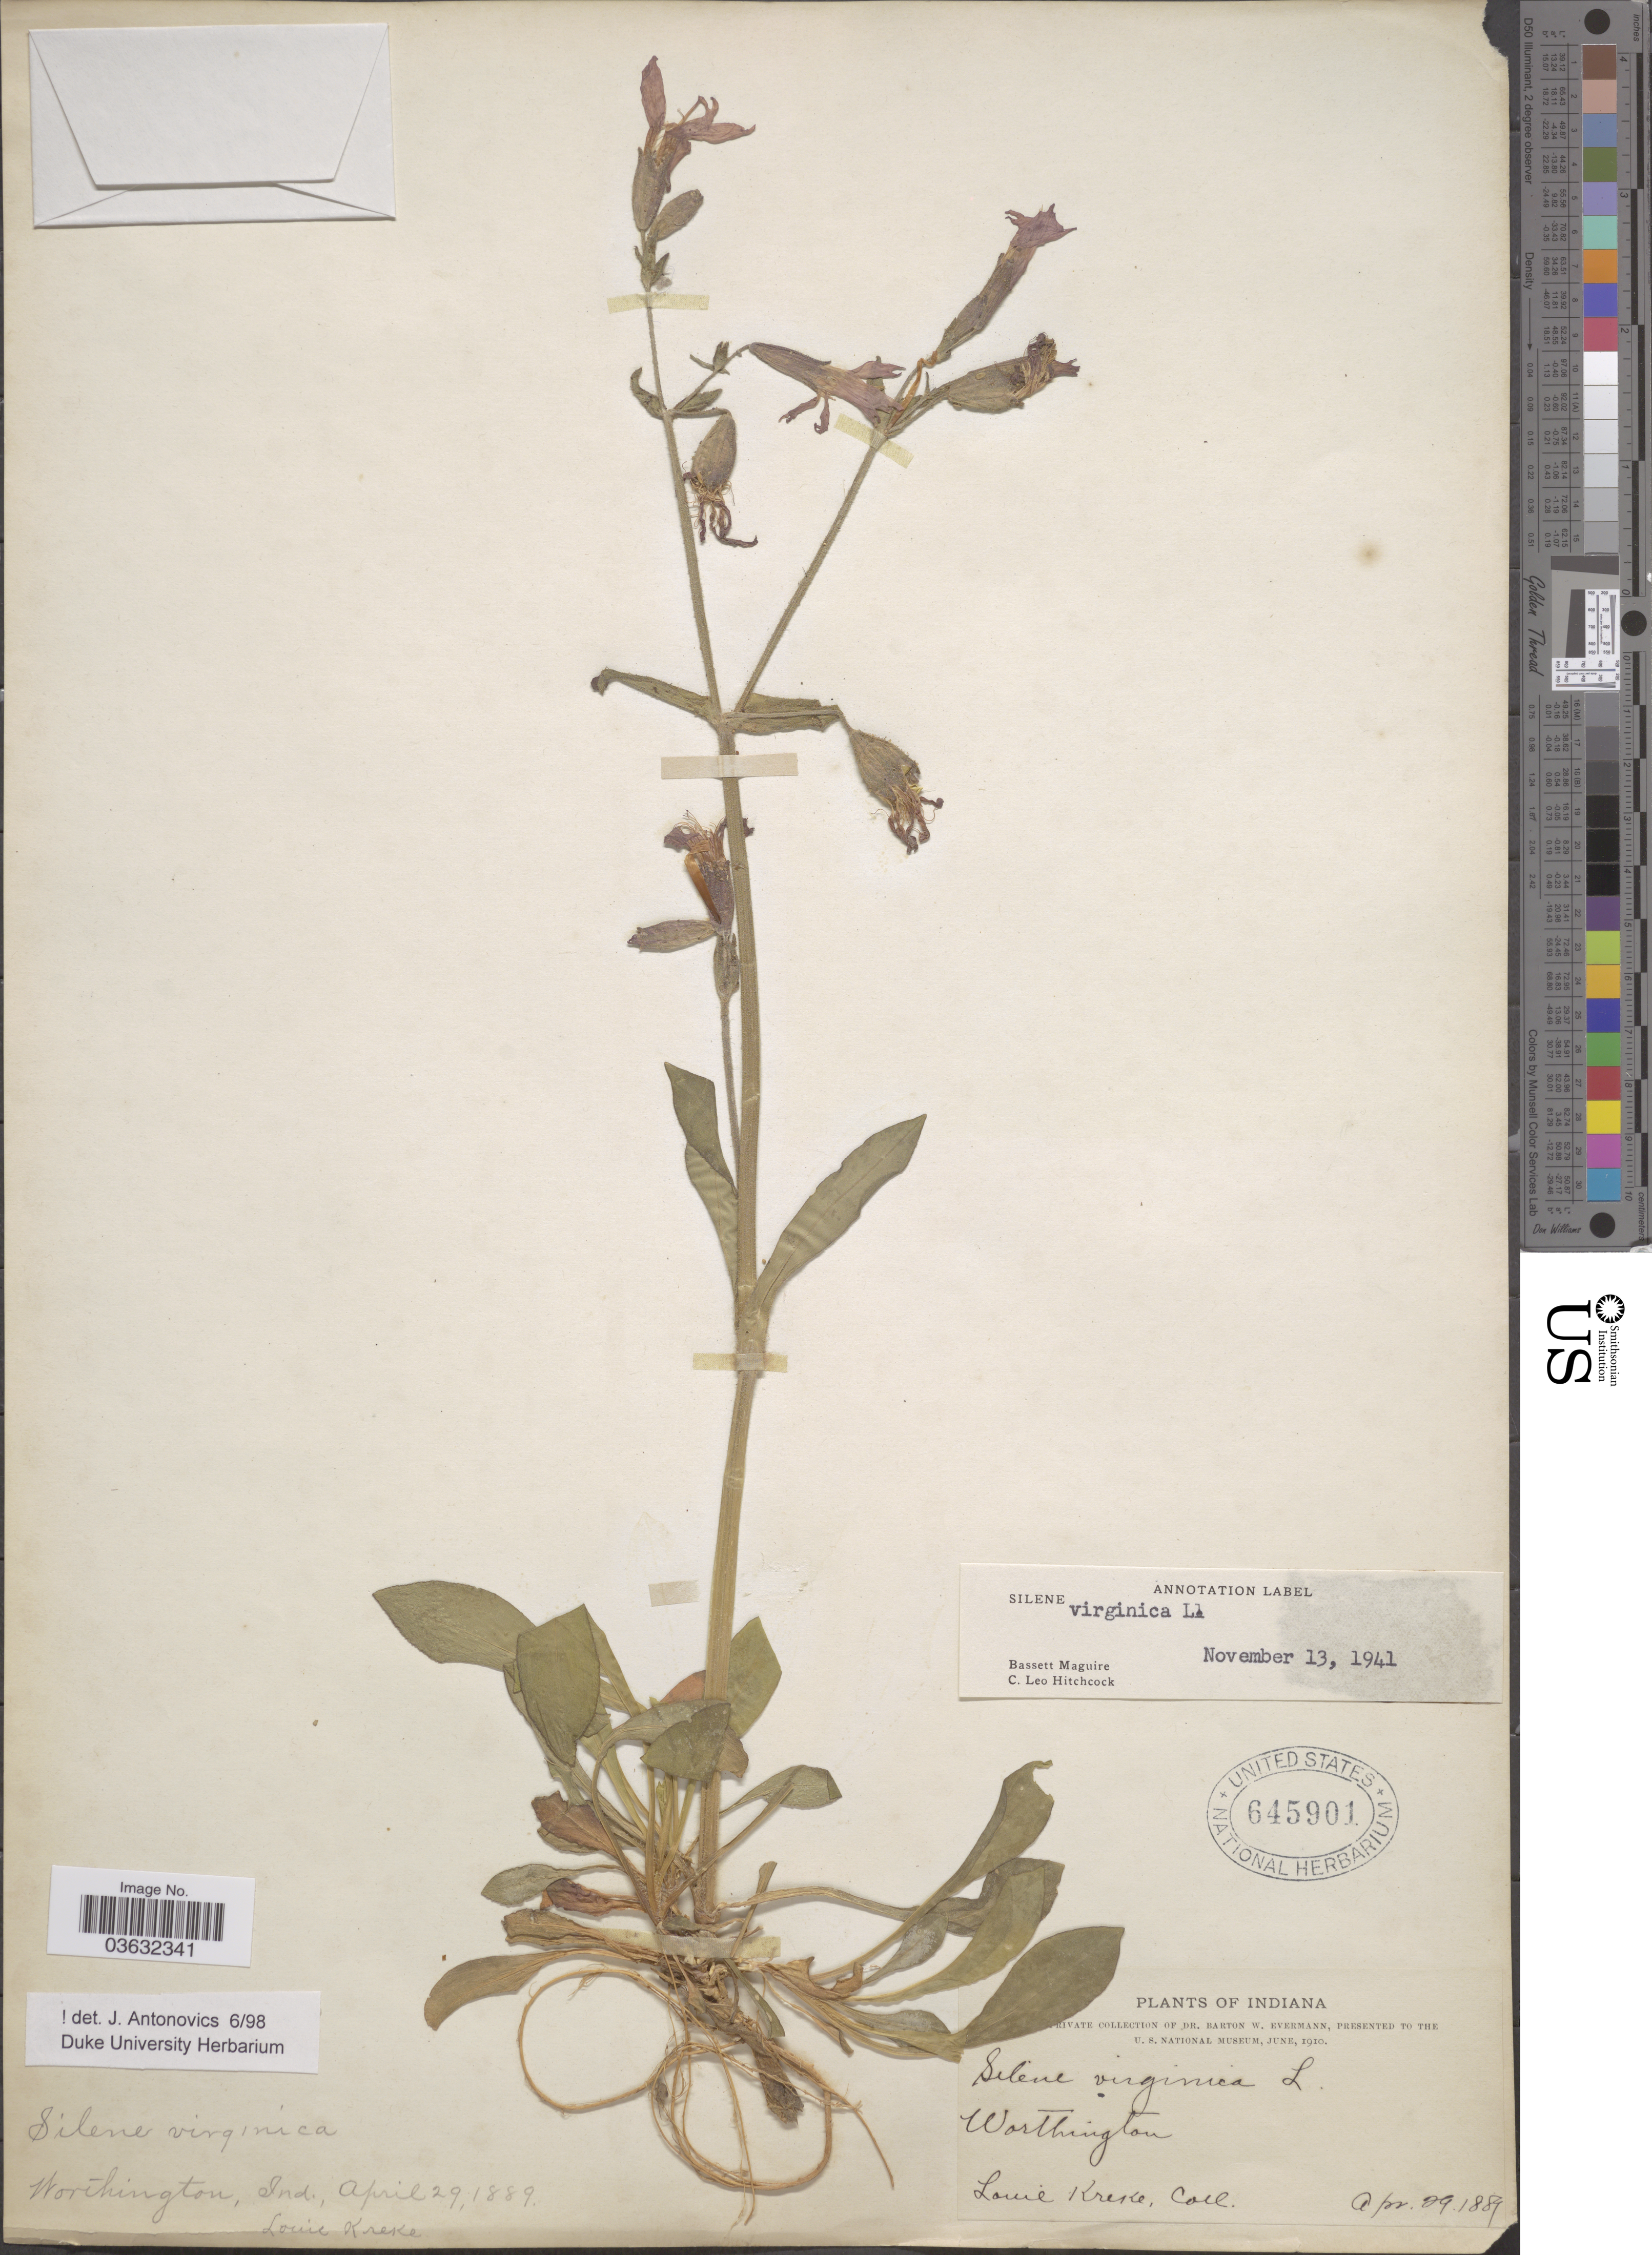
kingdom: Plantae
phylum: Tracheophyta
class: Magnoliopsida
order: Caryophyllales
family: Caryophyllaceae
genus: Silene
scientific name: Silene virginica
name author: L.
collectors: L. Kreke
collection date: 1889-04-29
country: United States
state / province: Indiana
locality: Worthington.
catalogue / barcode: US 645901